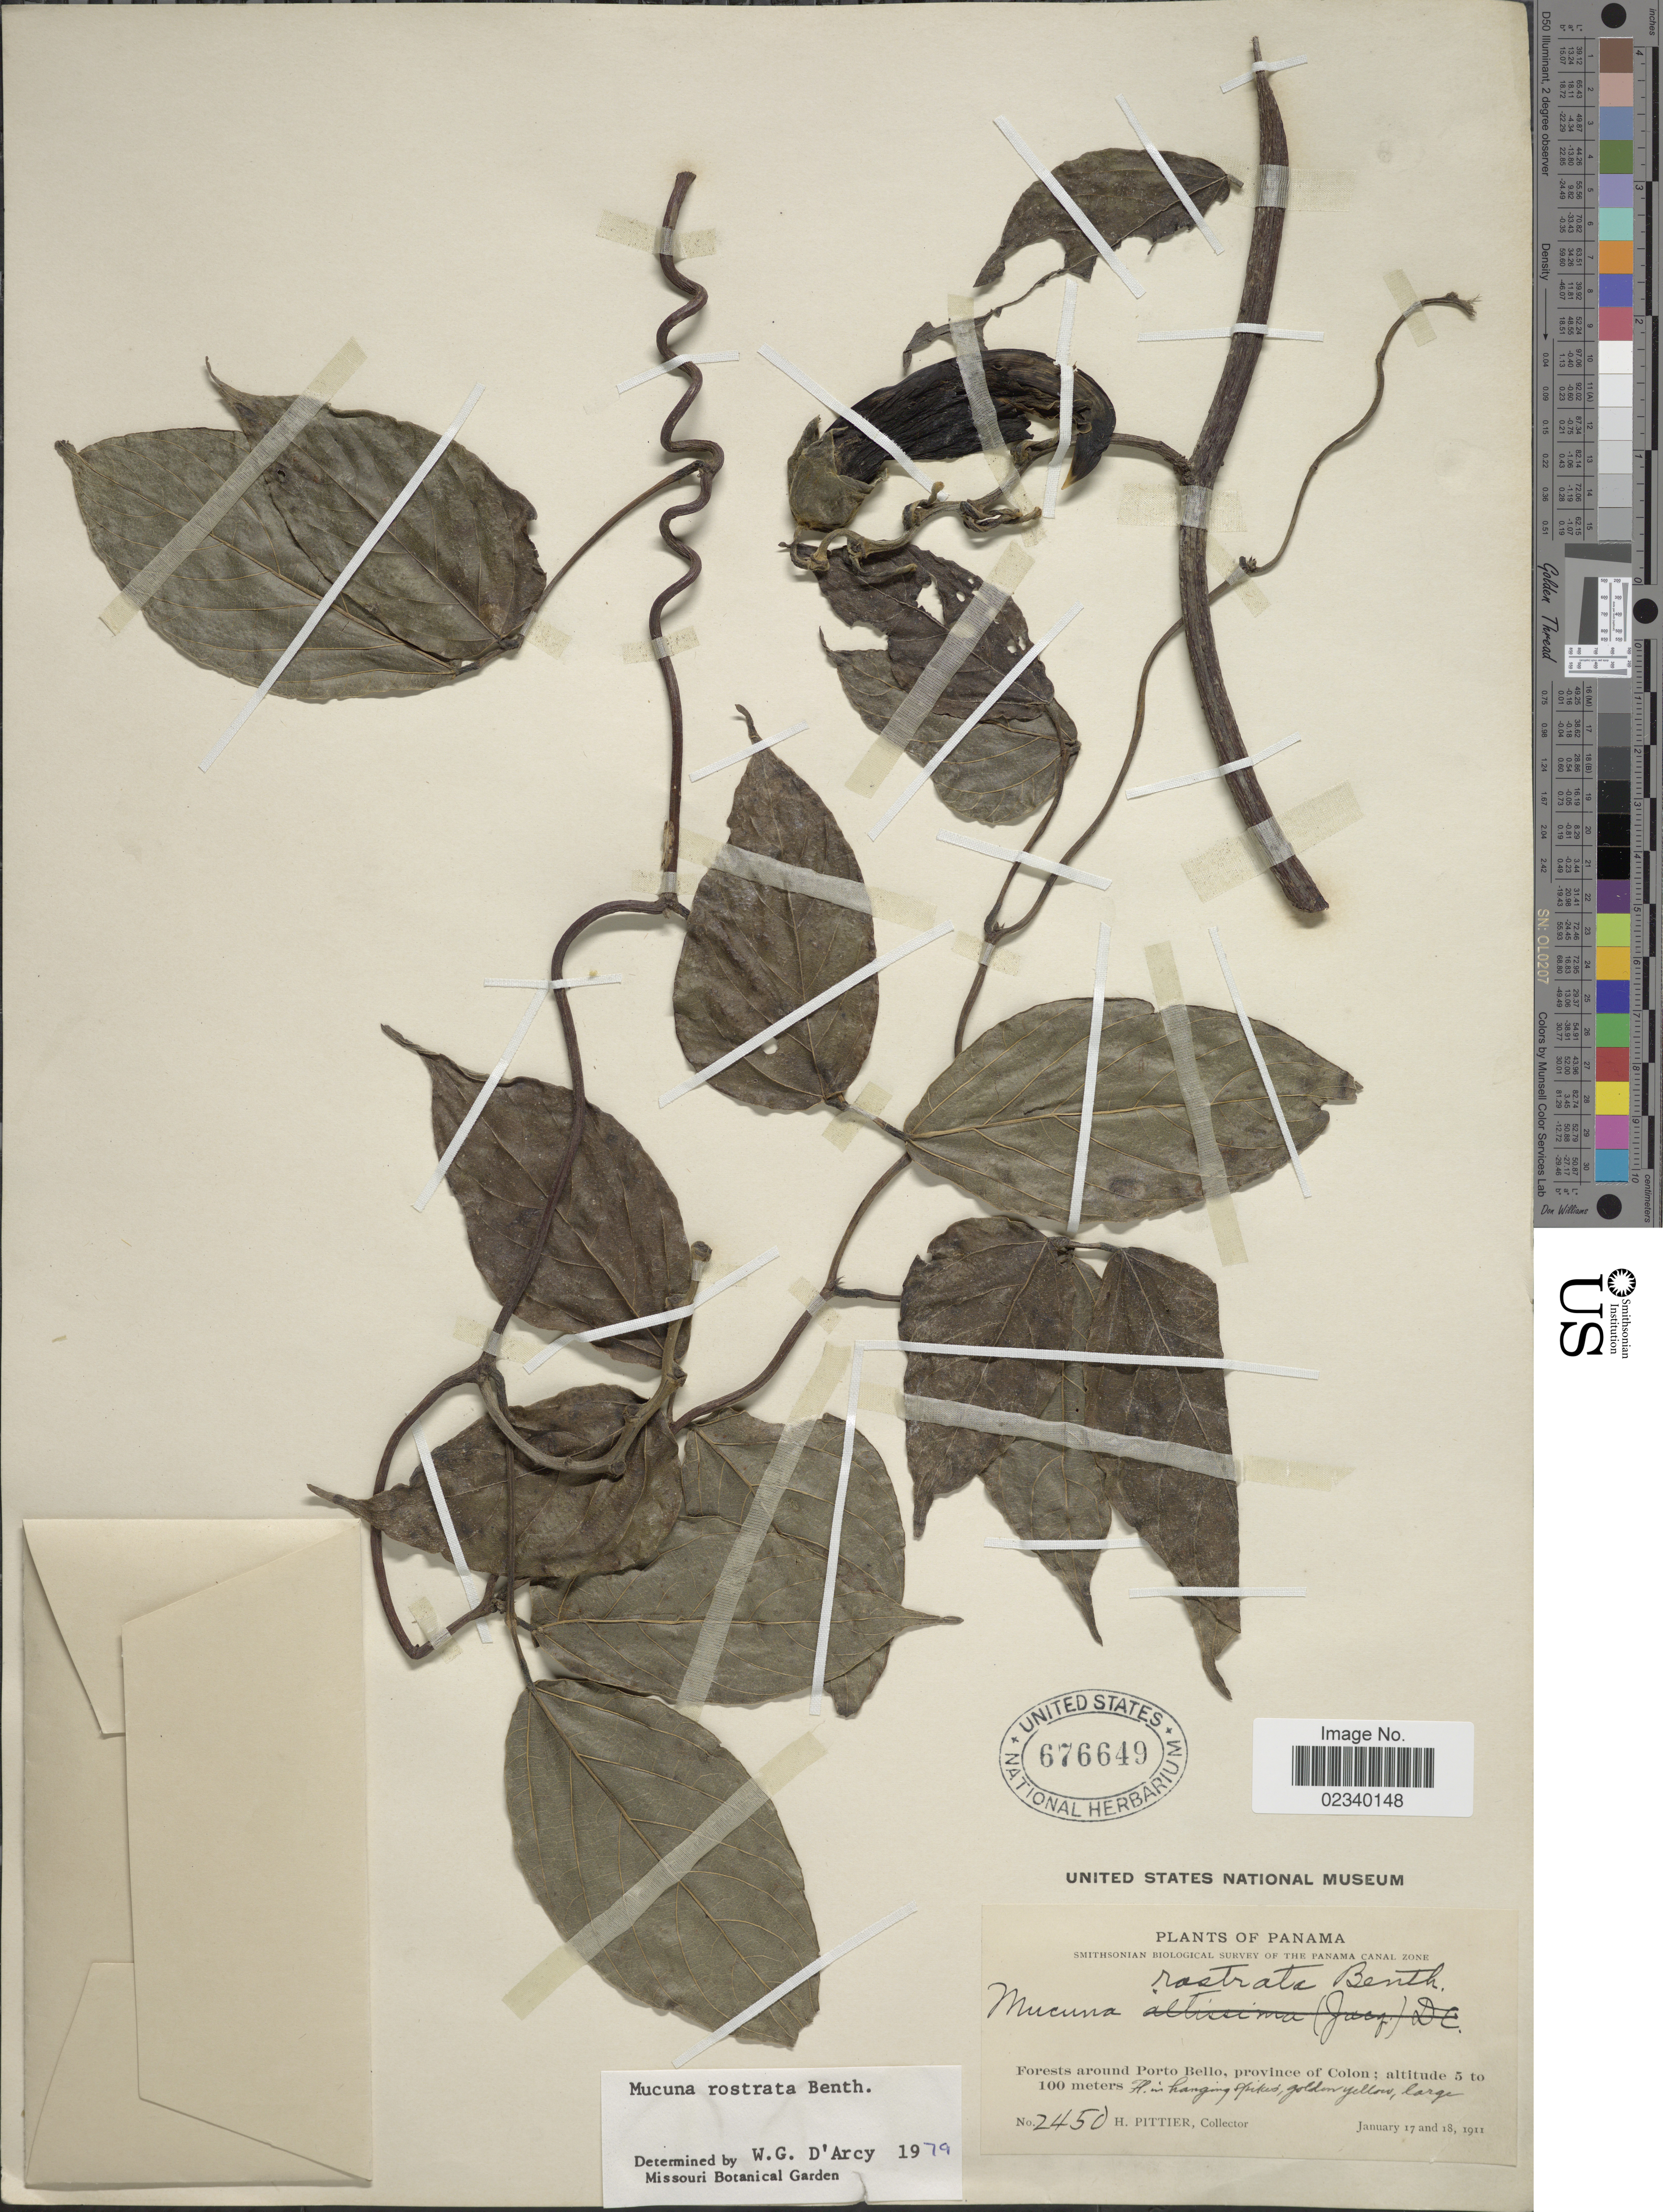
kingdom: Plantae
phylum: Tracheophyta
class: Magnoliopsida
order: Fabales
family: Fabaceae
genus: Mucuna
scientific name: Mucuna rostrata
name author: Benth.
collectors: H. F. Pittier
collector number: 2450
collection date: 1911-01-17/1911-01-18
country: Panama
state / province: Colón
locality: Forests around Porto Bello, province of Colon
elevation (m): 5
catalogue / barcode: US 676649